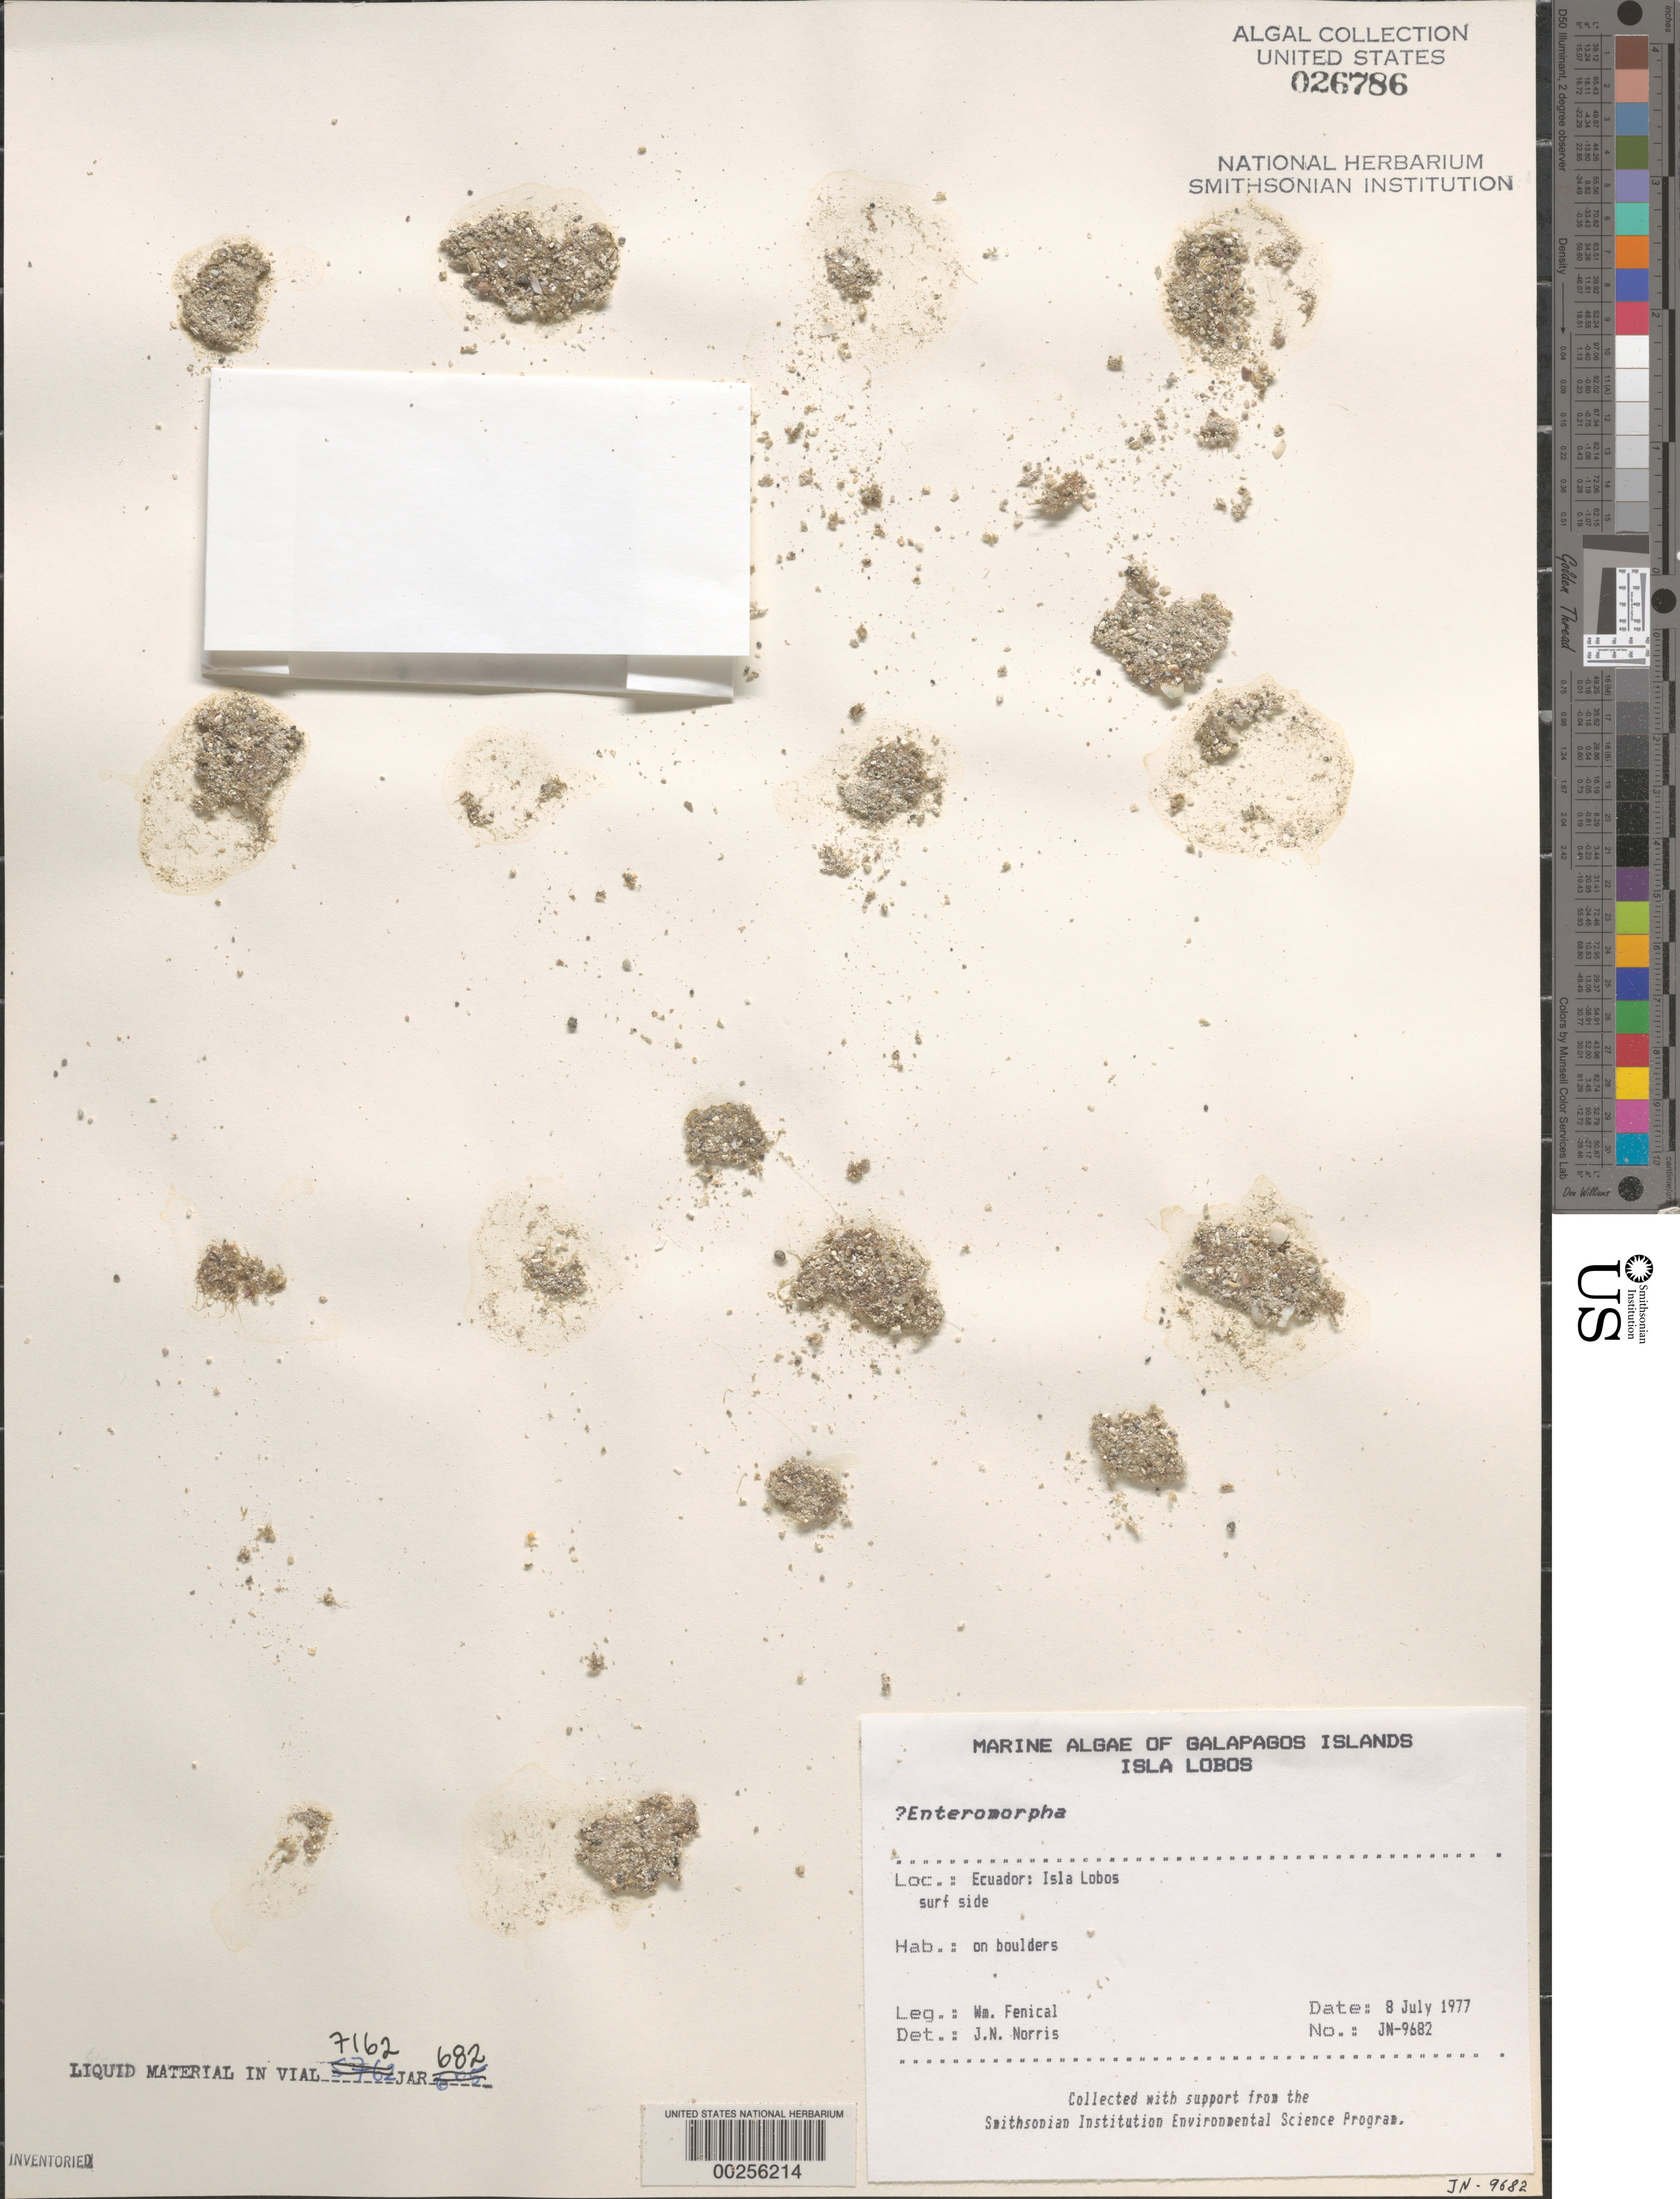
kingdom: Plantae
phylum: Chlorophyta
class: Ulvophyceae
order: Ulvales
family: Ulvaceae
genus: Ulva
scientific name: Ulva sp.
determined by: Algae name updating Project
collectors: W. Fenical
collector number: Jn-9682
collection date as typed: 08 Jul 1977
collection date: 1977-07-08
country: Ecuador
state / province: Colón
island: Lobos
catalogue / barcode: US 26786